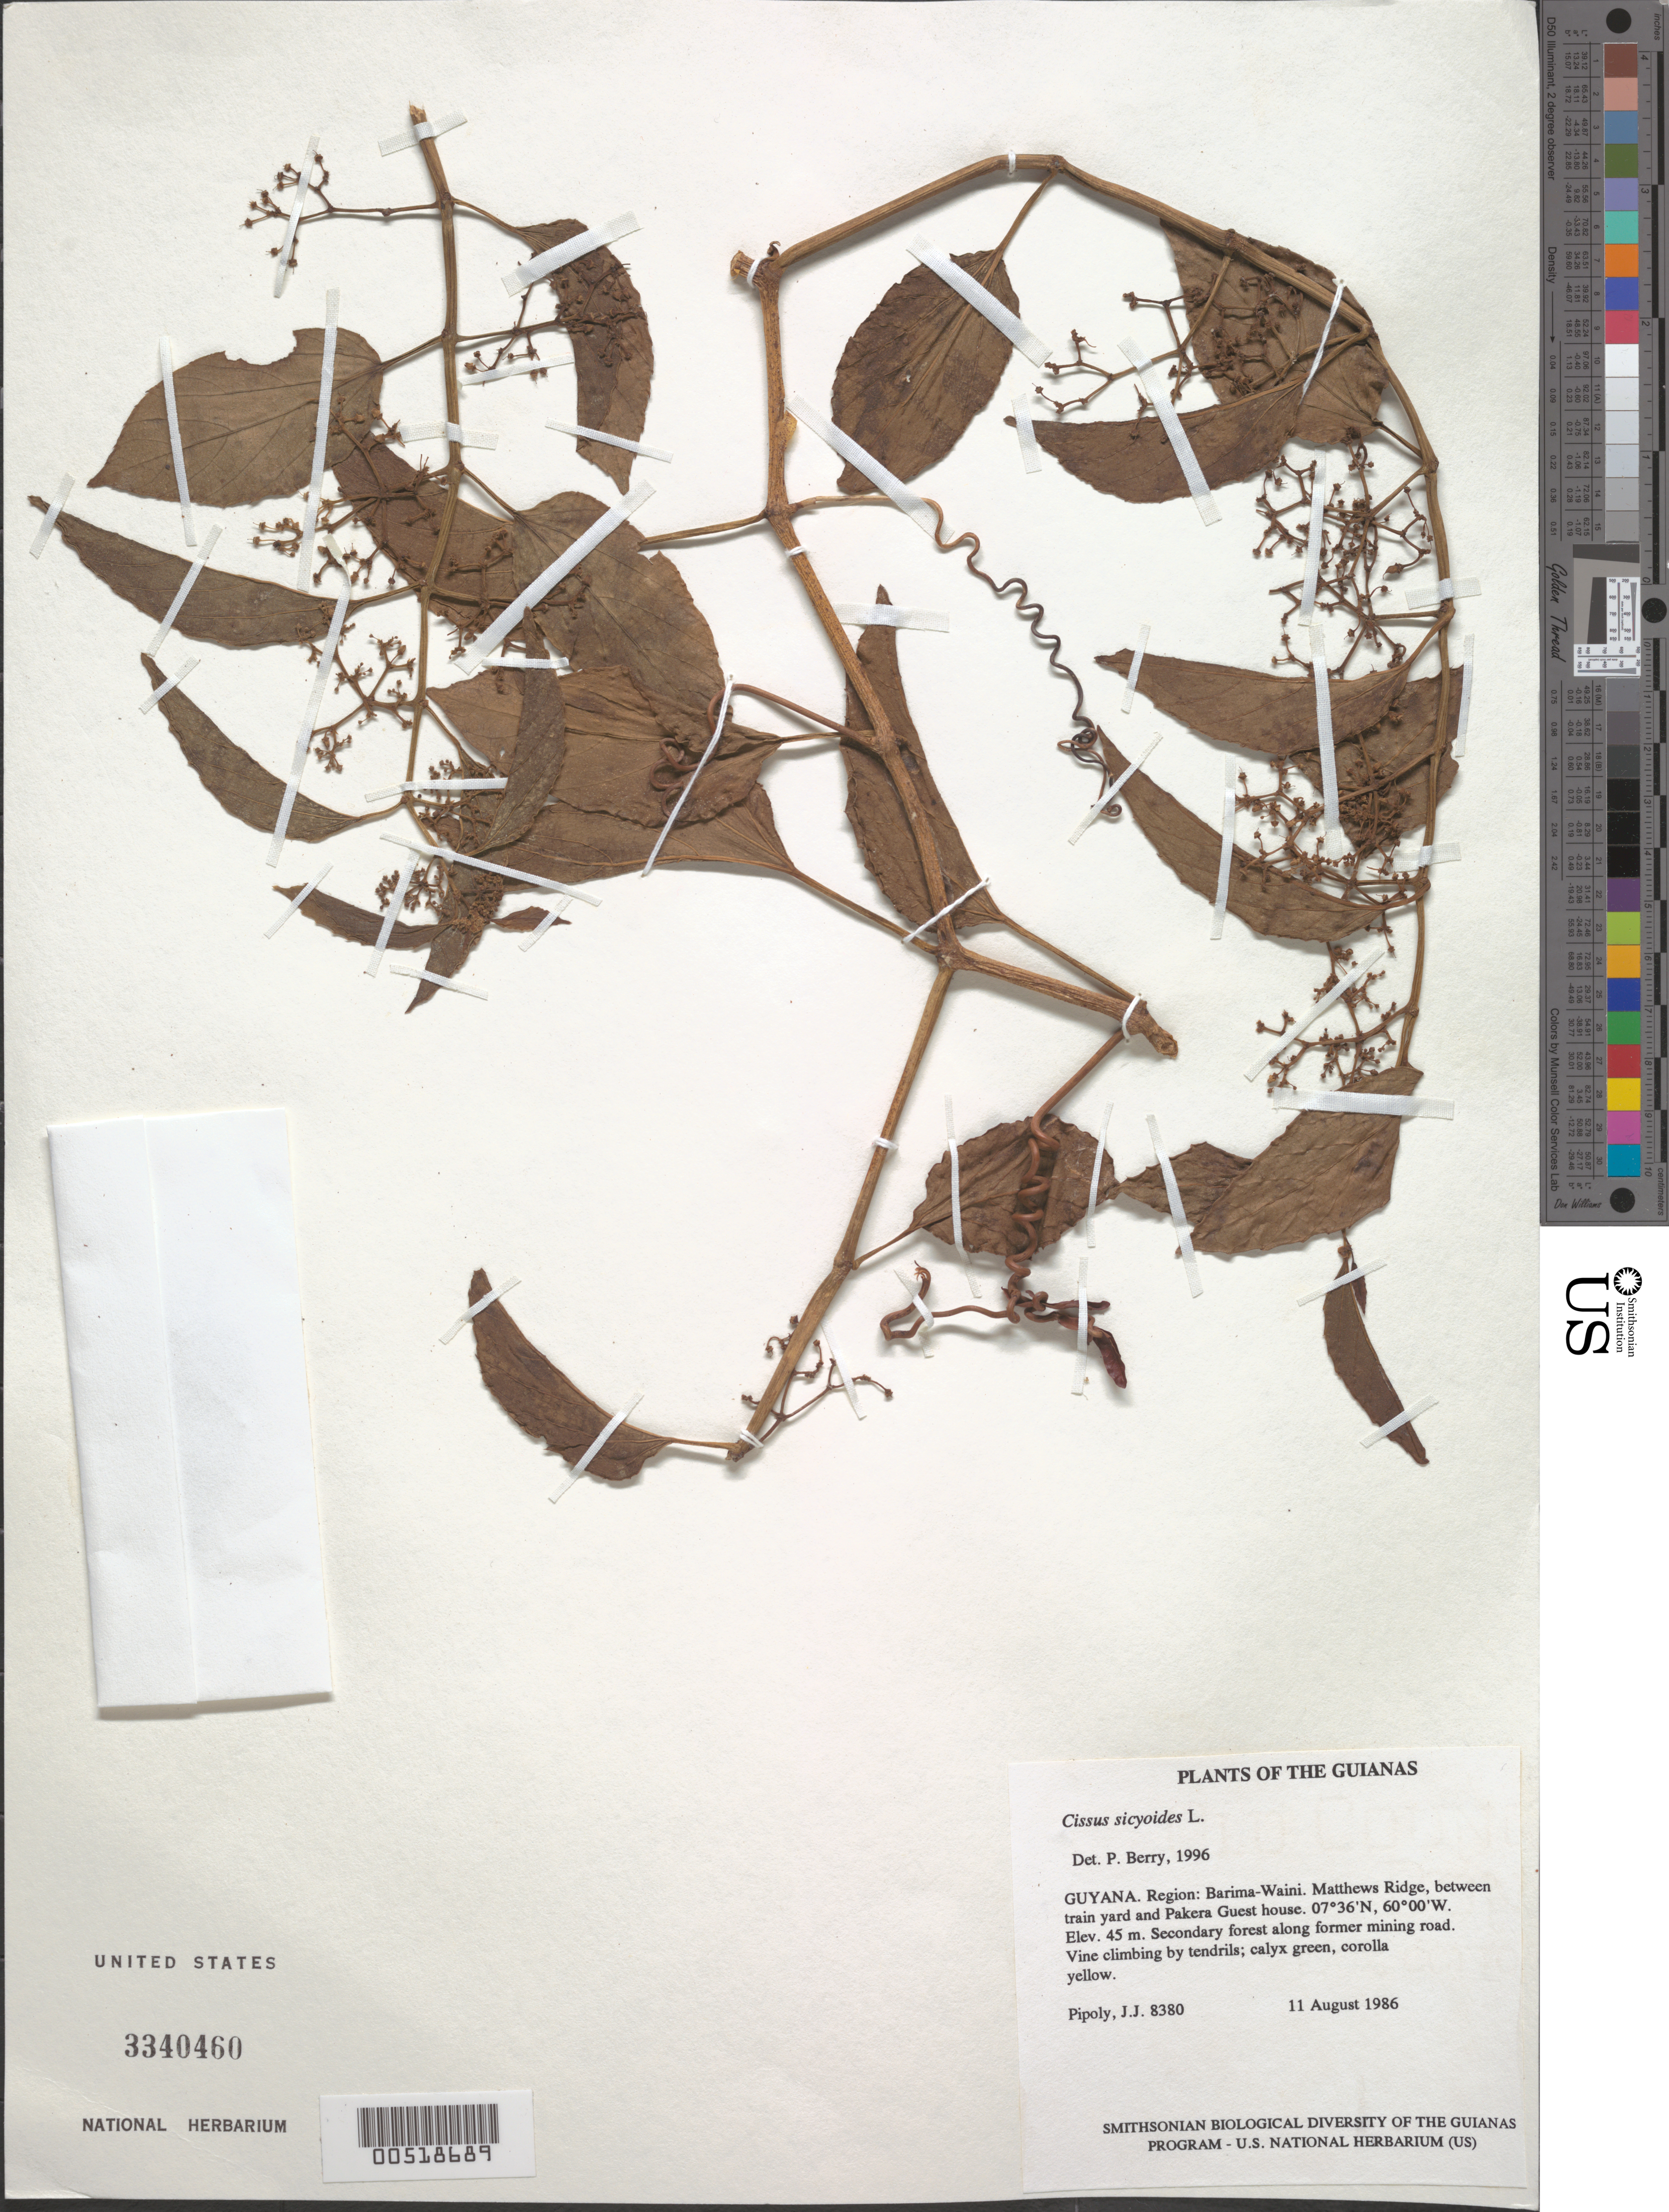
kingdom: Plantae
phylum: Tracheophyta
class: Magnoliopsida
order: Vitales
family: Vitaceae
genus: Cissus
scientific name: Cissus sicyoides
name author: L.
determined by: Berry, P. E., (WIS), University of Wisconsin - Madison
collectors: J. J. Pipoly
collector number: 8380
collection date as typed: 11 August 1986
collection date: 1986-08-11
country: Guyana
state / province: Barima-Waini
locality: Matthews Ridge, between train yard and Pakera Guest house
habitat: Secondary forest along former mining road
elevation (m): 45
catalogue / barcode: US 3340460